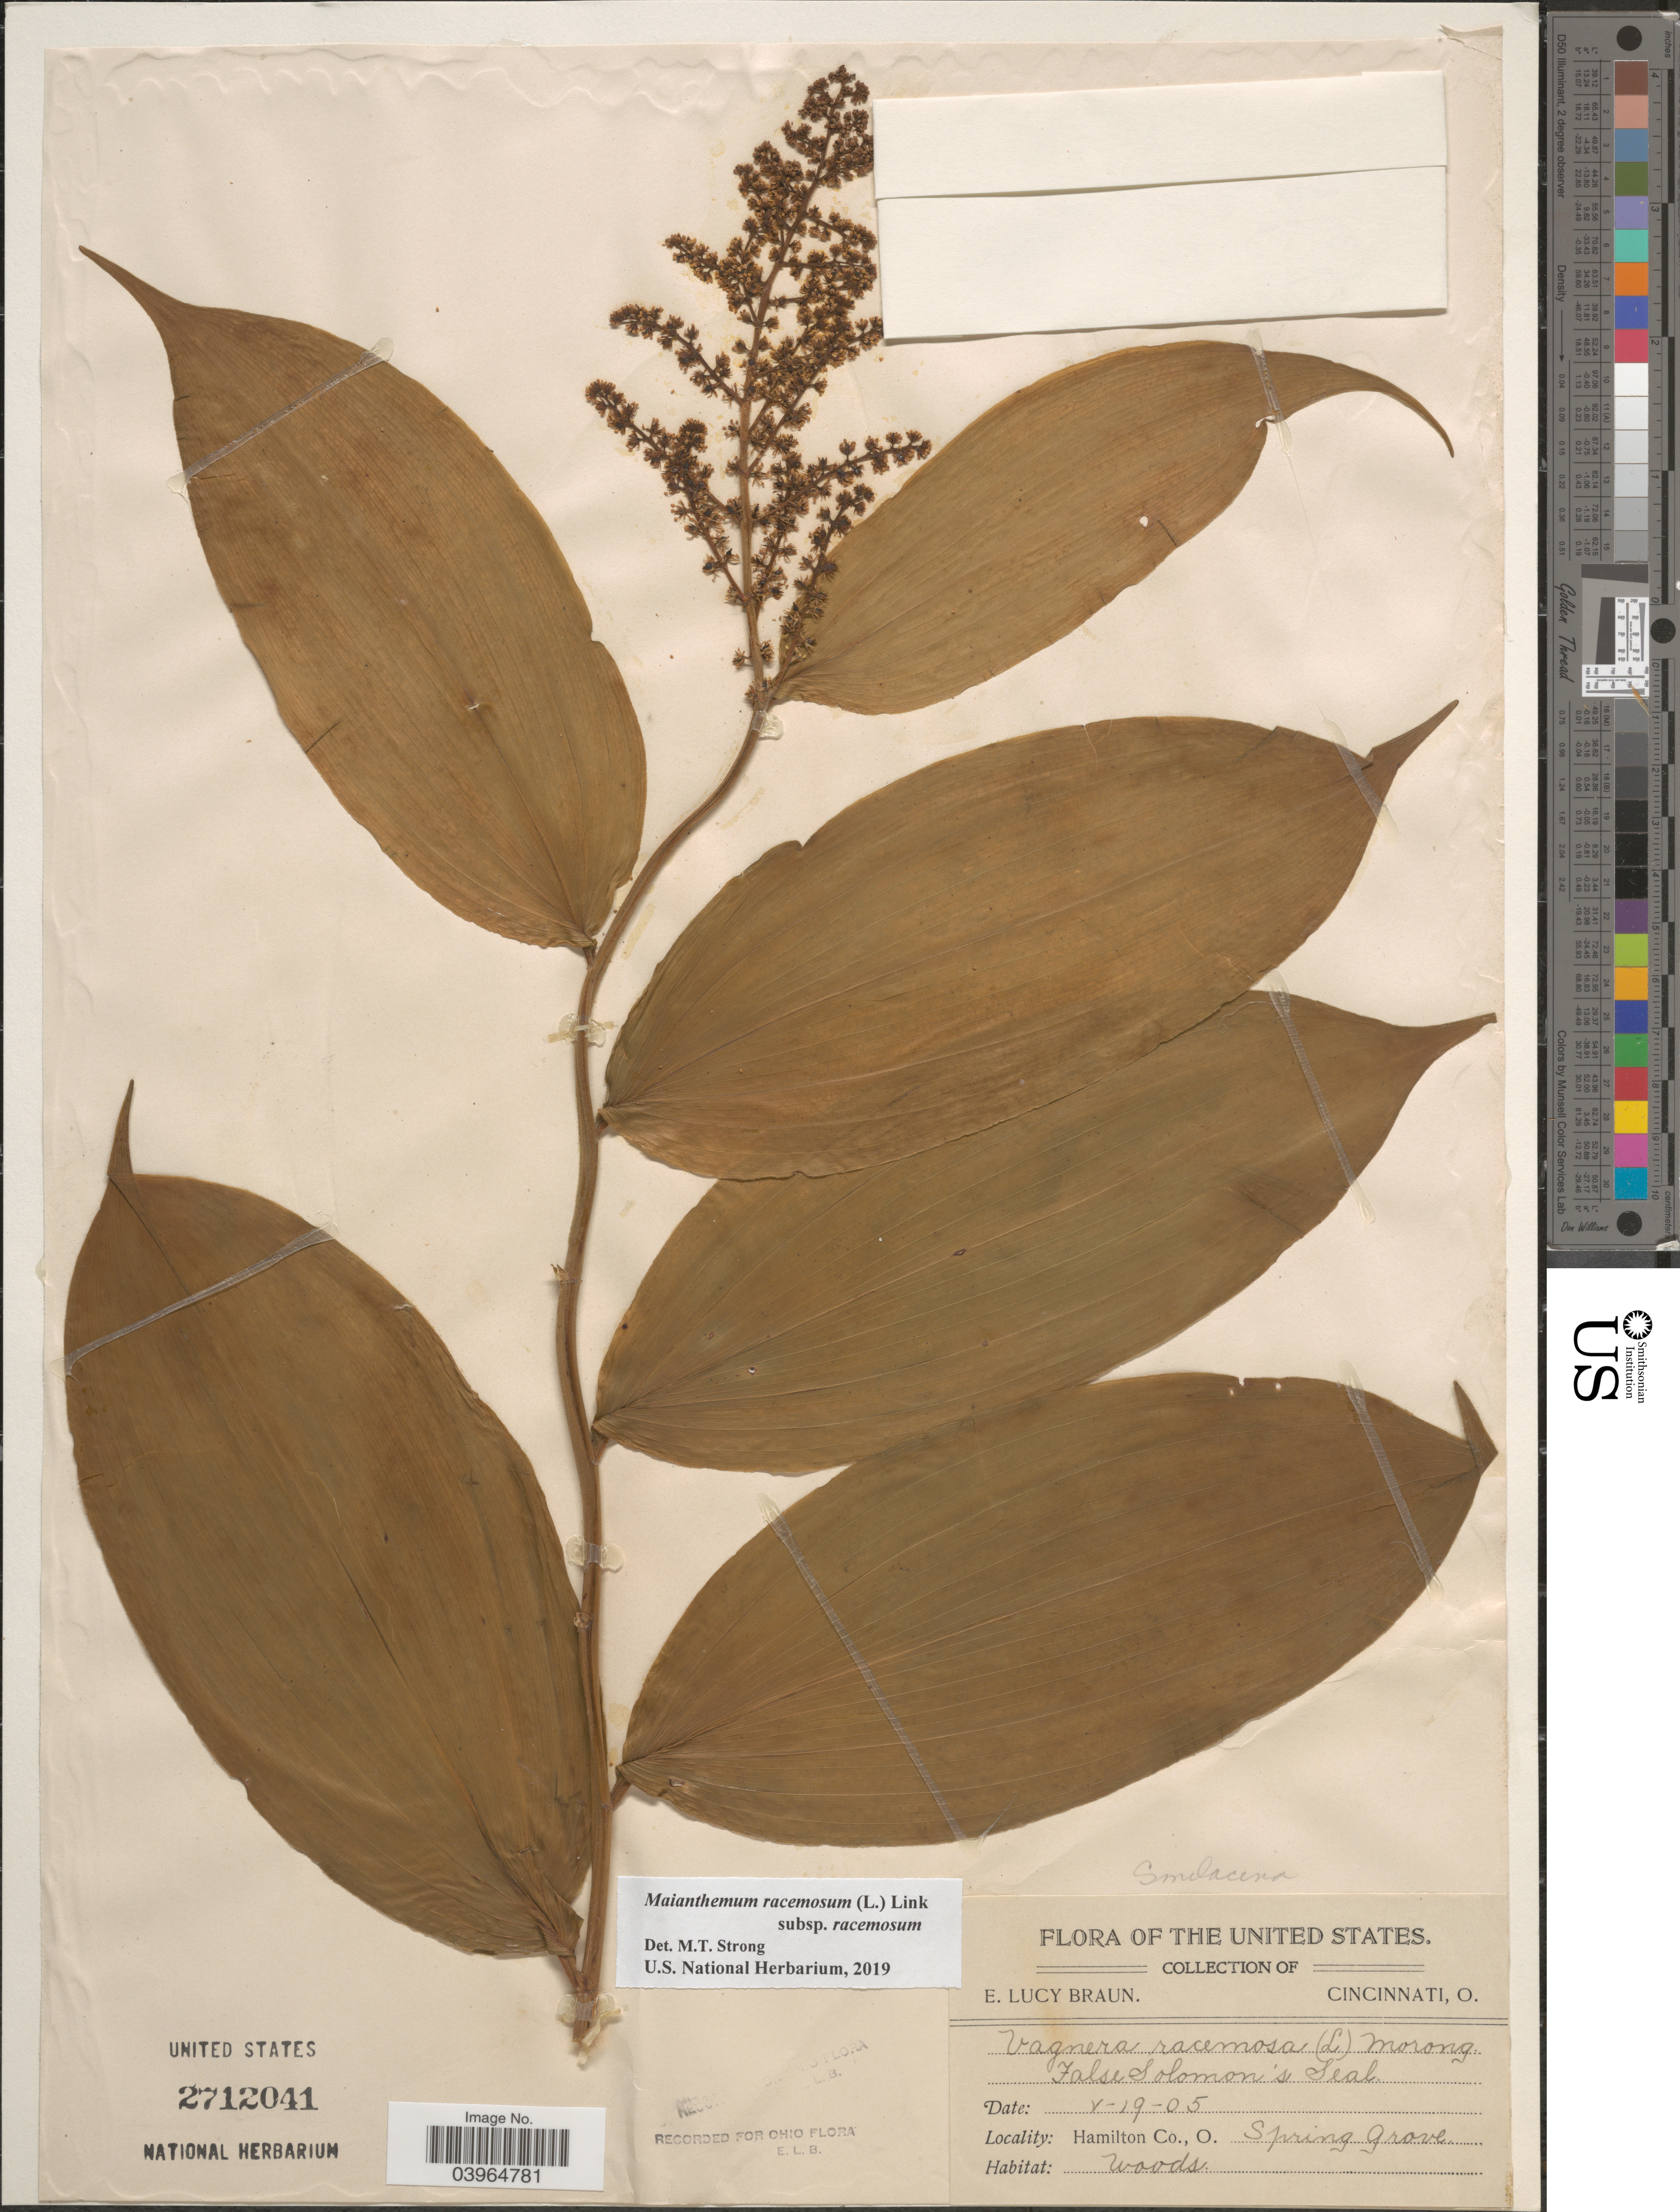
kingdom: Plantae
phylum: Tracheophyta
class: Liliopsida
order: Asparagales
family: Asparagaceae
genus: Maianthemum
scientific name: Maianthemum racemosum subsp. racemosum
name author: (L.) Link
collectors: E. L. Braun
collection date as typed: Transcribed d/m/y: 19/5/5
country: United States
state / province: Ohio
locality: Hamilton Co., Spring Gove.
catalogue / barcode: US 2712041